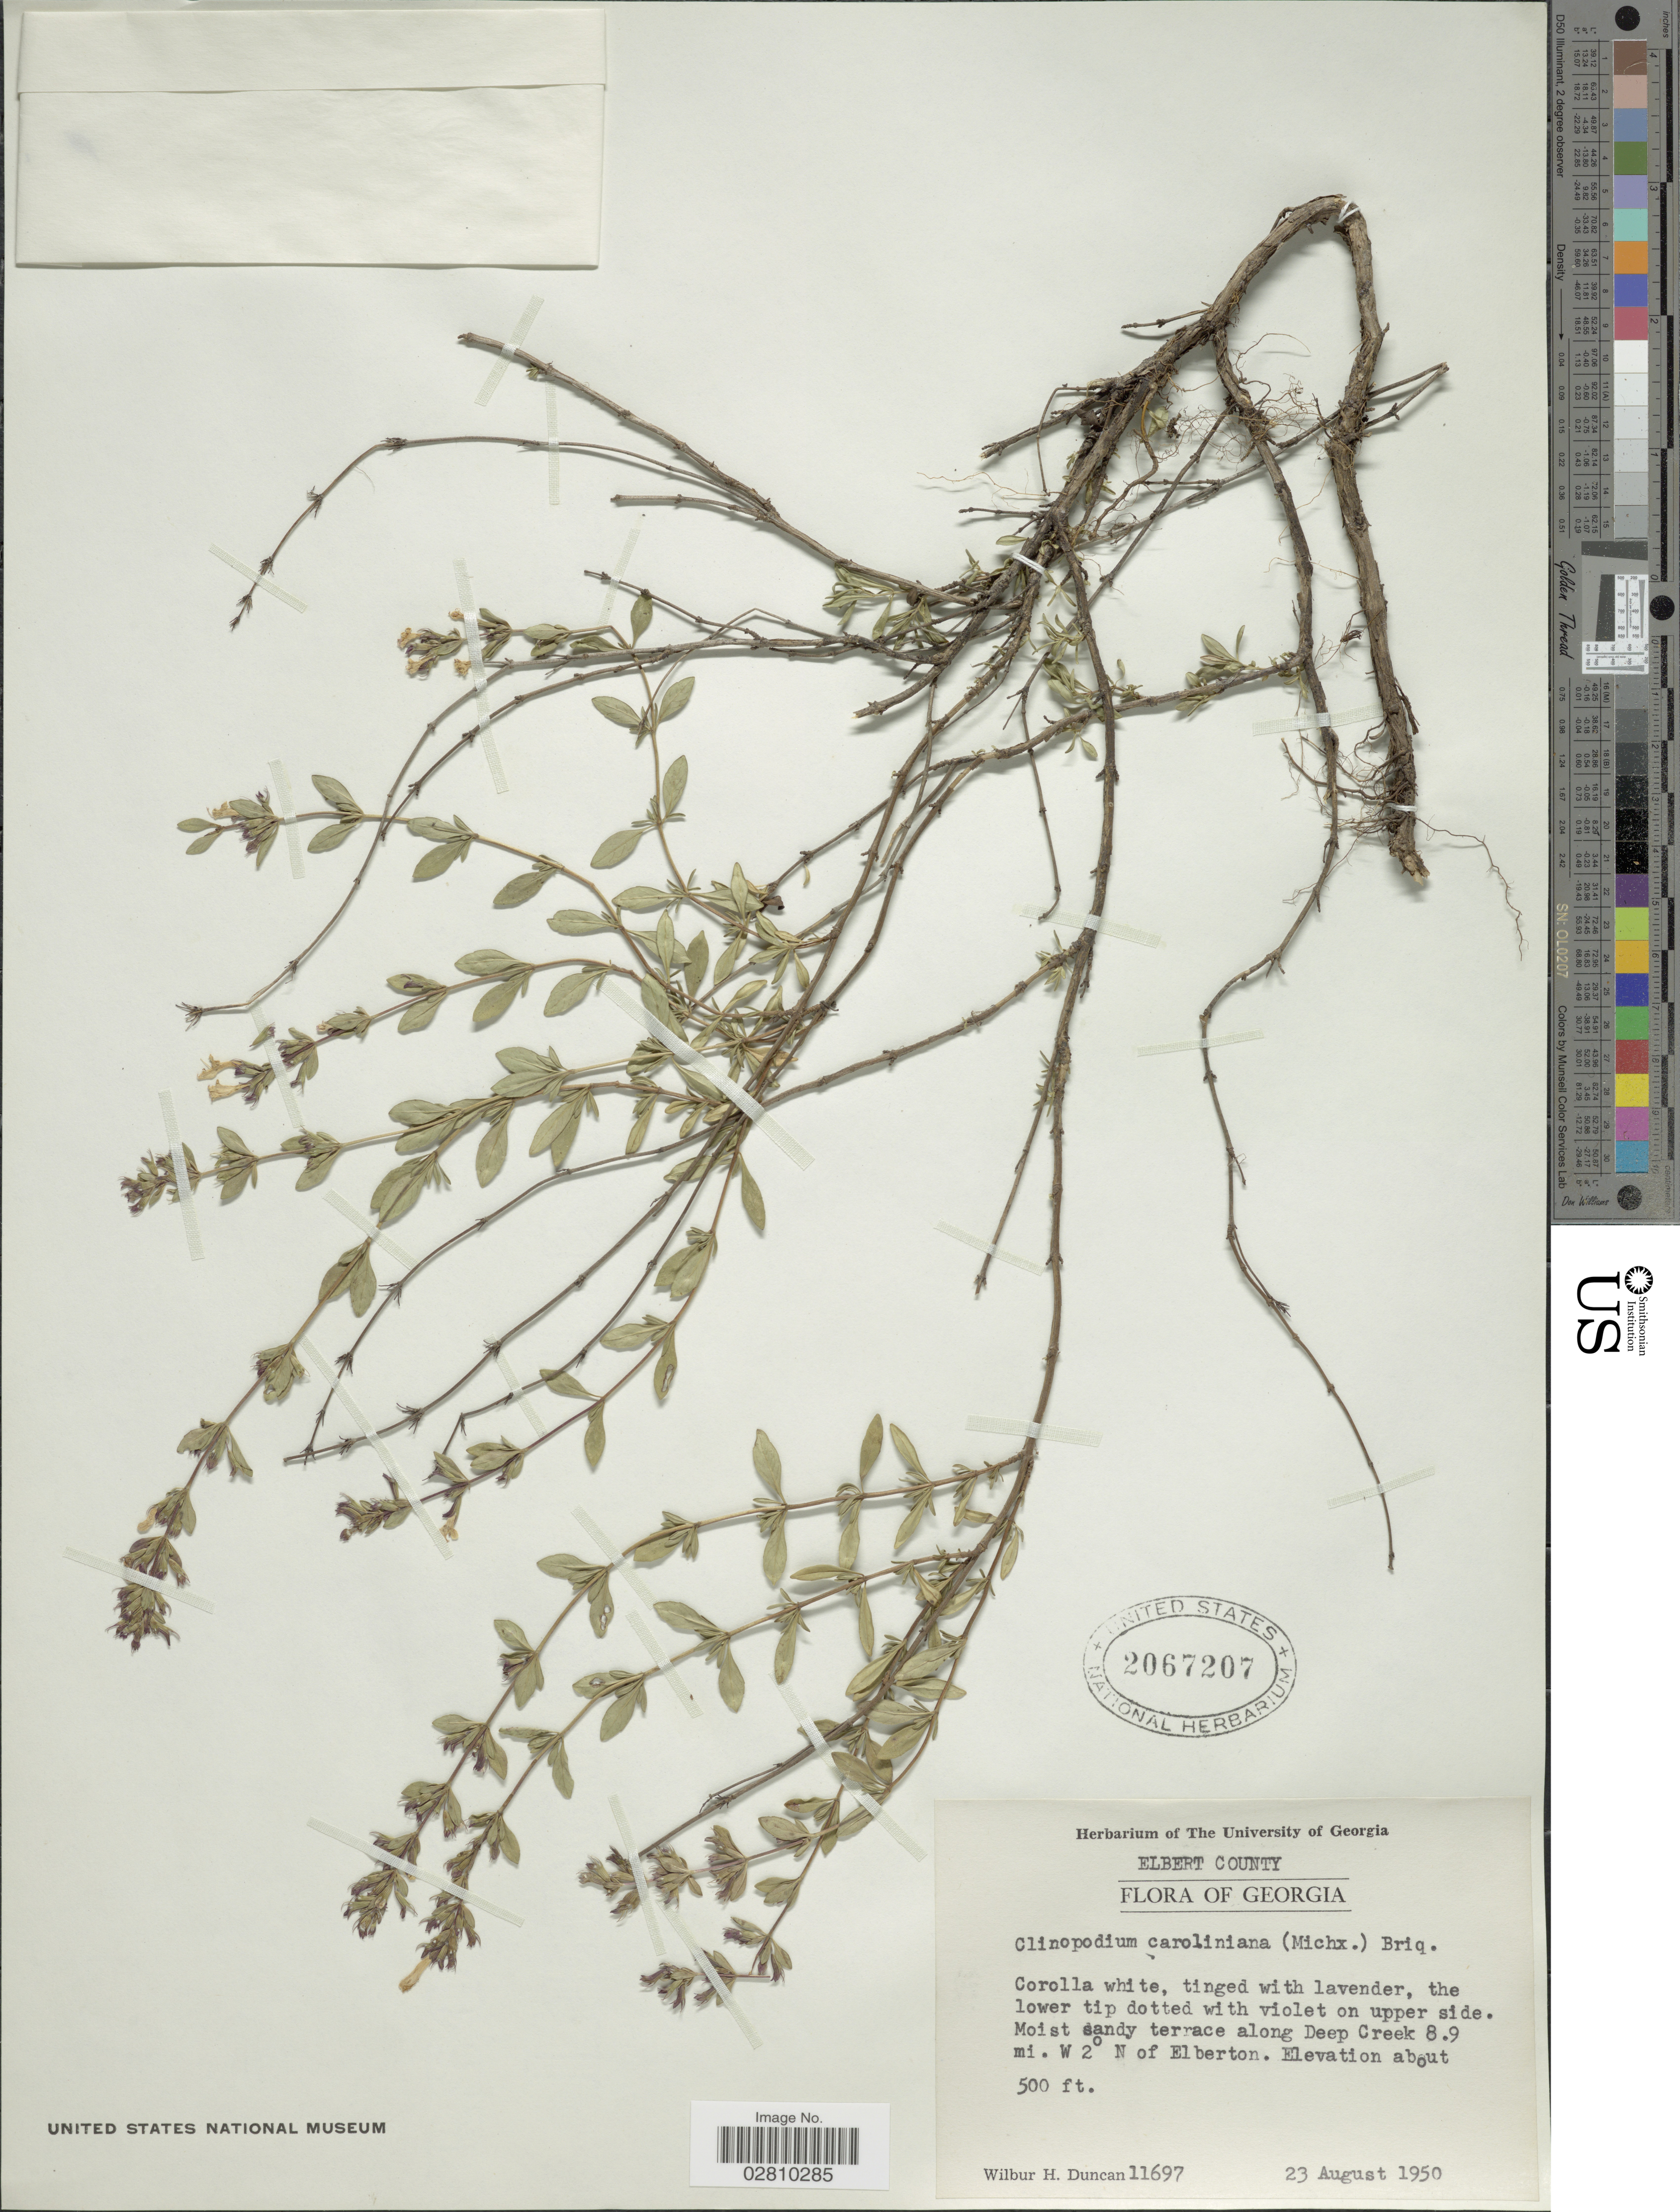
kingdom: Plantae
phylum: Tracheophyta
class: Magnoliopsida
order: Lamiales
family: Lamiaceae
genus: Clinopodium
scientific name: Clinopodium carolinianum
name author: Mill.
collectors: W. H. Duncan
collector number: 11697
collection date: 1950-08-23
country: United States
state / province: Georgia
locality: Elbert County. Moist sandy terrace along Deep Creek 8.9 mi. W 2° B of Elberton.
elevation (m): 152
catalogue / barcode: US 2067207